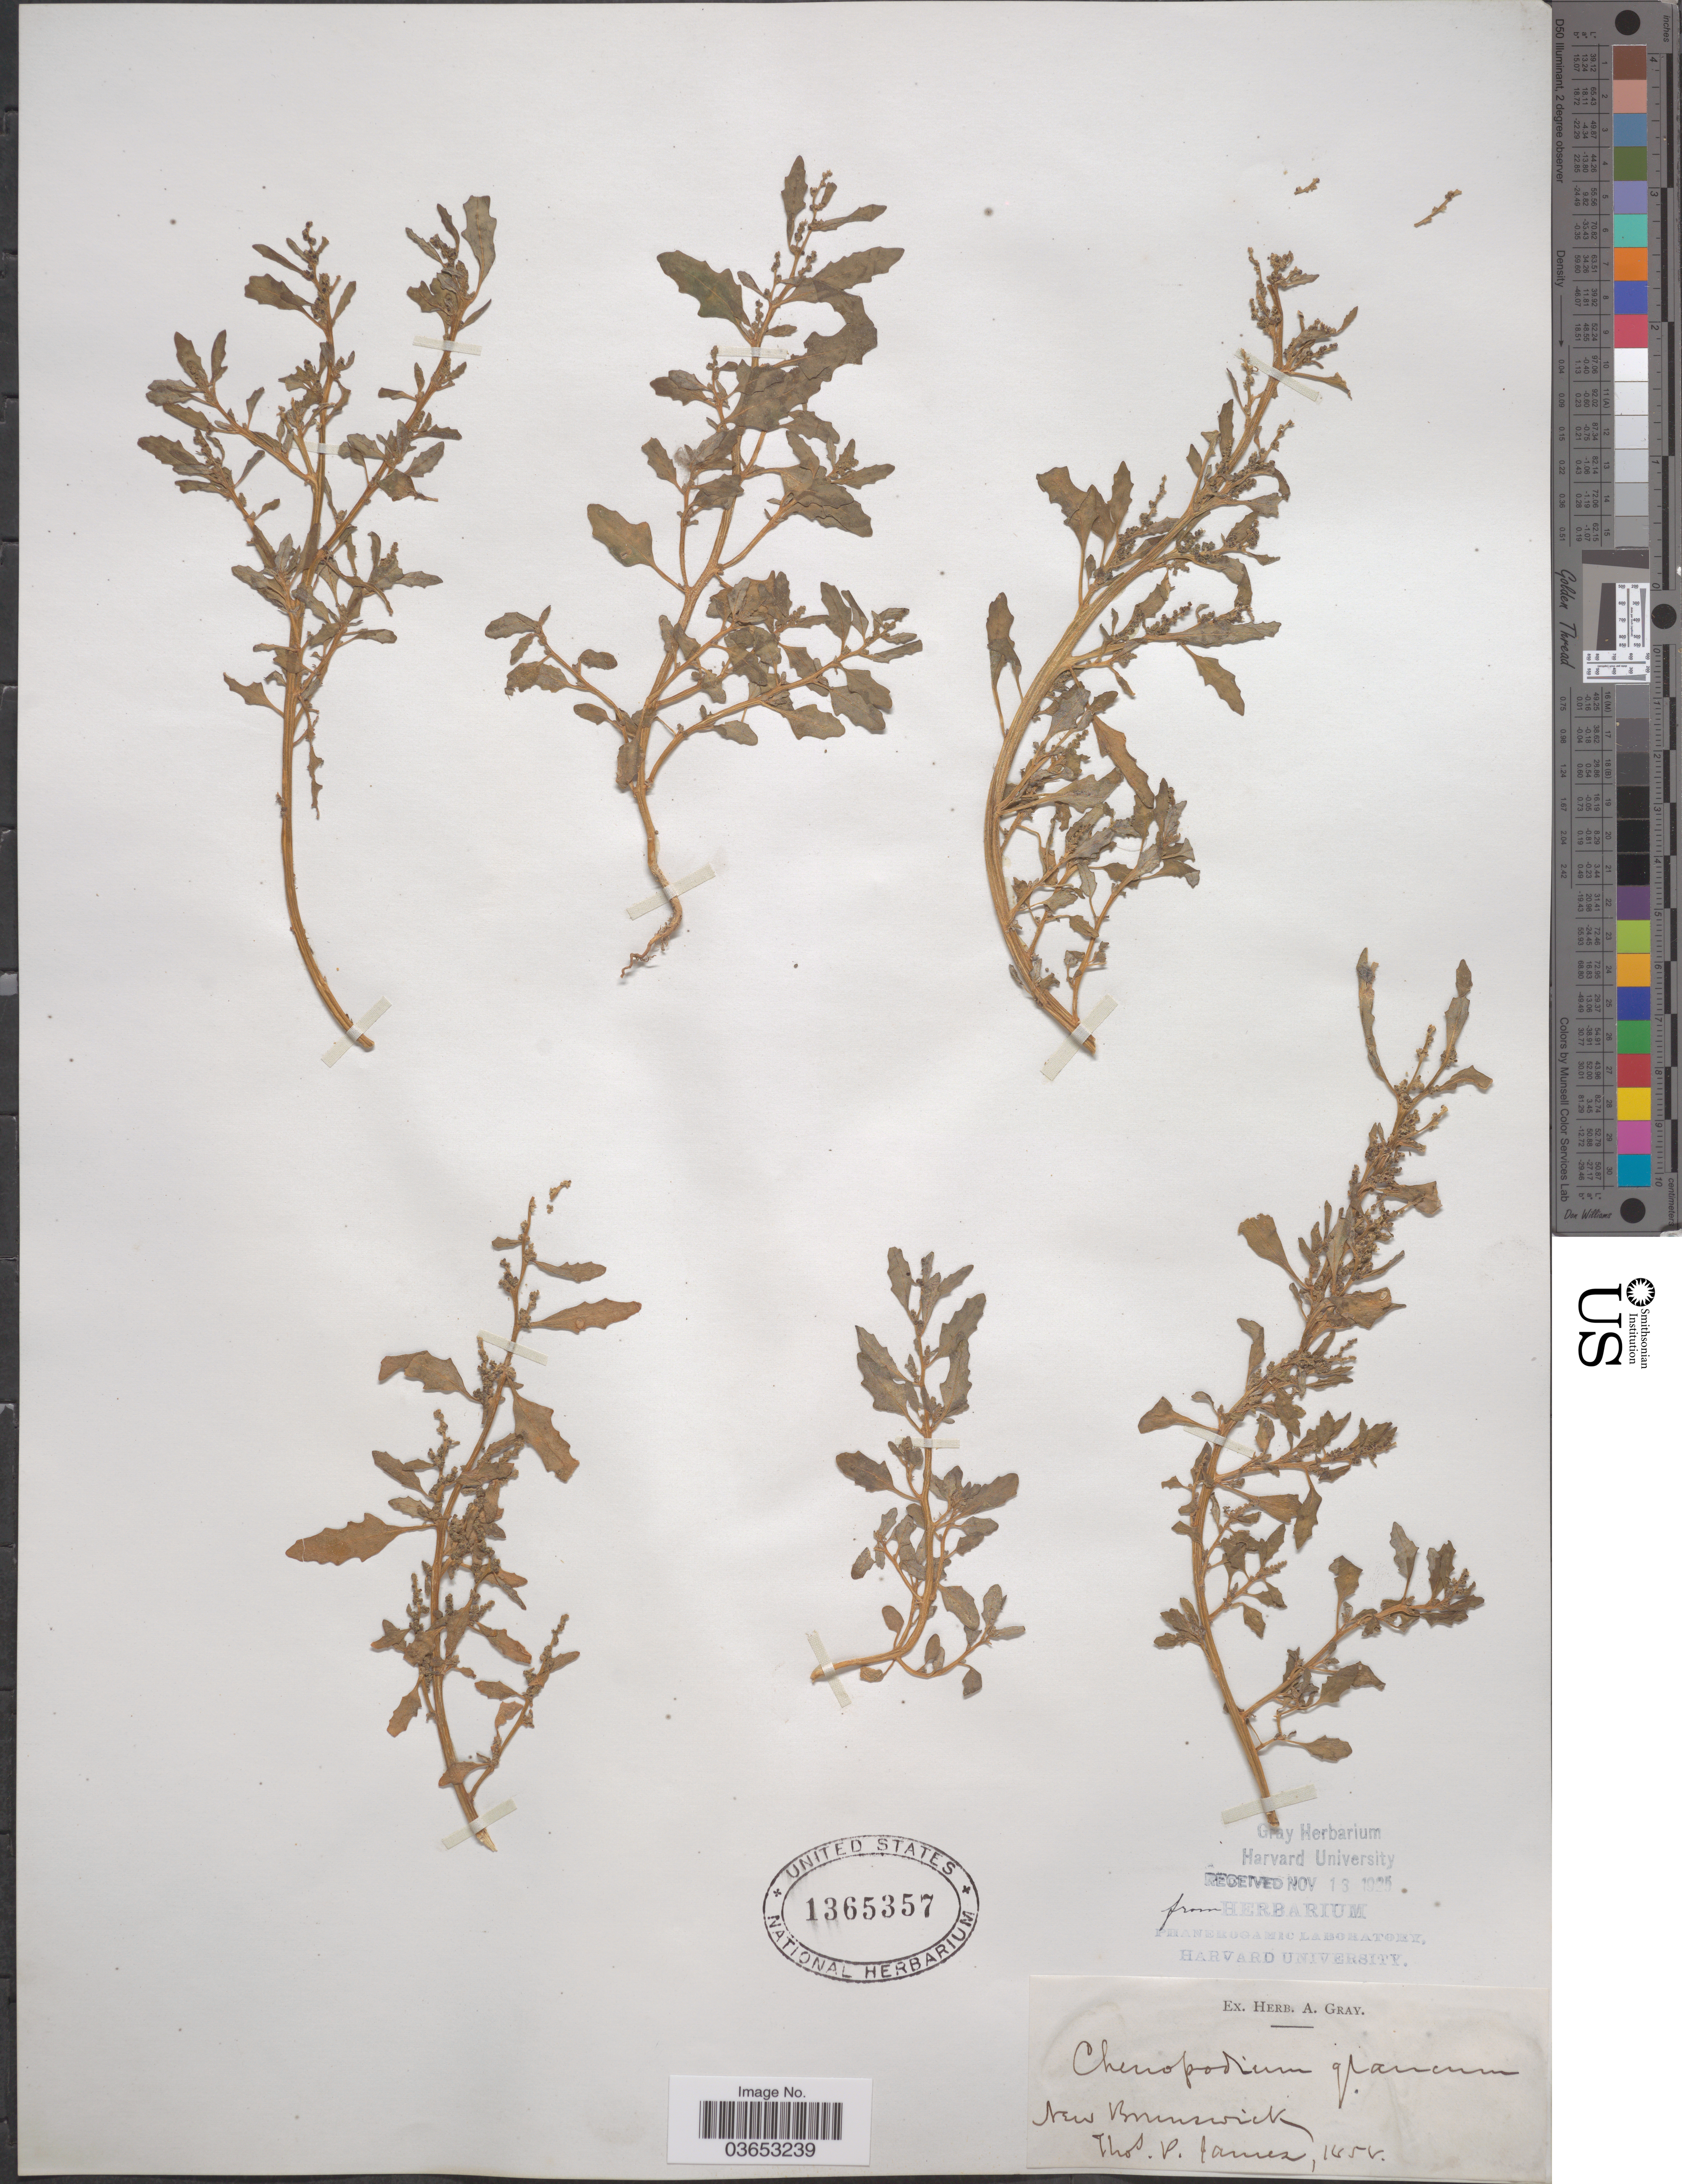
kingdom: Plantae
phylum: Tracheophyta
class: Magnoliopsida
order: Caryophyllales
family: Amaranthaceae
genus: Chenopodium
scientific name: Chenopodium glaucum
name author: L.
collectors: T. P. James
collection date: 1856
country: Canada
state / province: New Brunswick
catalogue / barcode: US 1365357